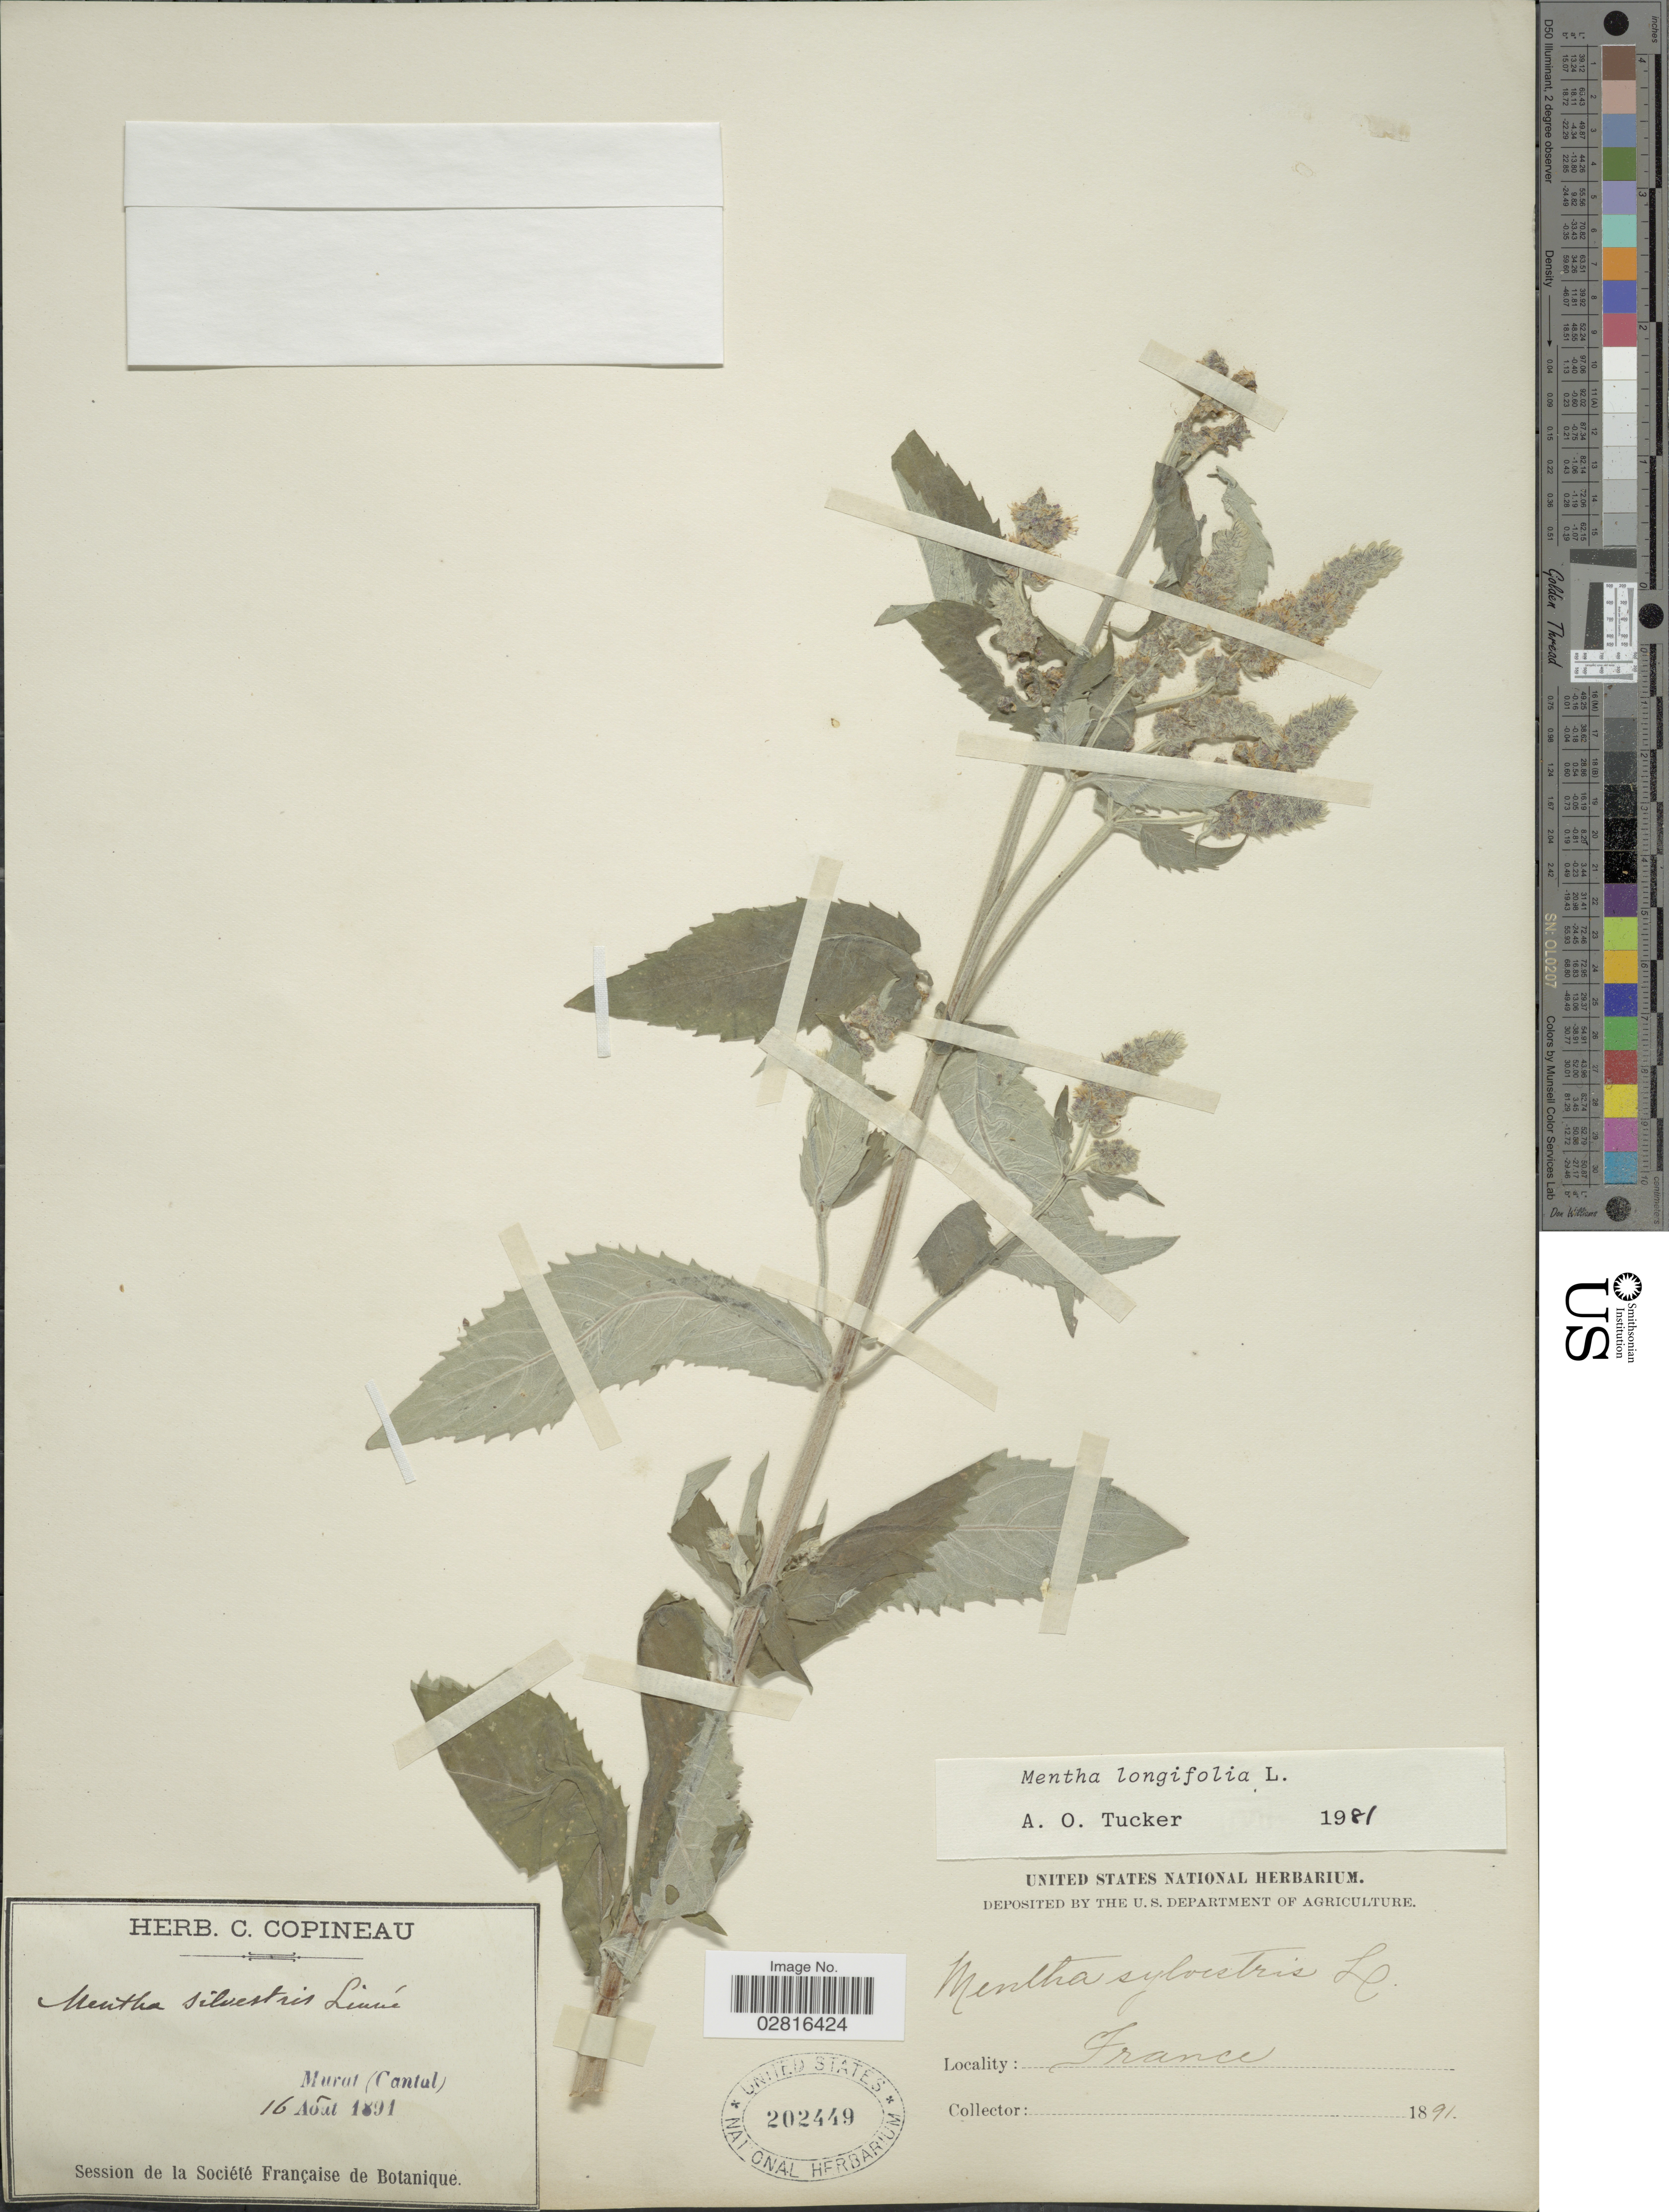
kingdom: Plantae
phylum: Tracheophyta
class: Magnoliopsida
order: Lamiales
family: Lamiaceae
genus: Mentha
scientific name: Mentha longifolia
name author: (L.) L.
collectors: ex herb. C. Copineau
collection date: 1891-08-16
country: France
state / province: Auvergne-Rhône-Alpes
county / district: Cantal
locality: Murat (Cantal).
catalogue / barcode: US 202449